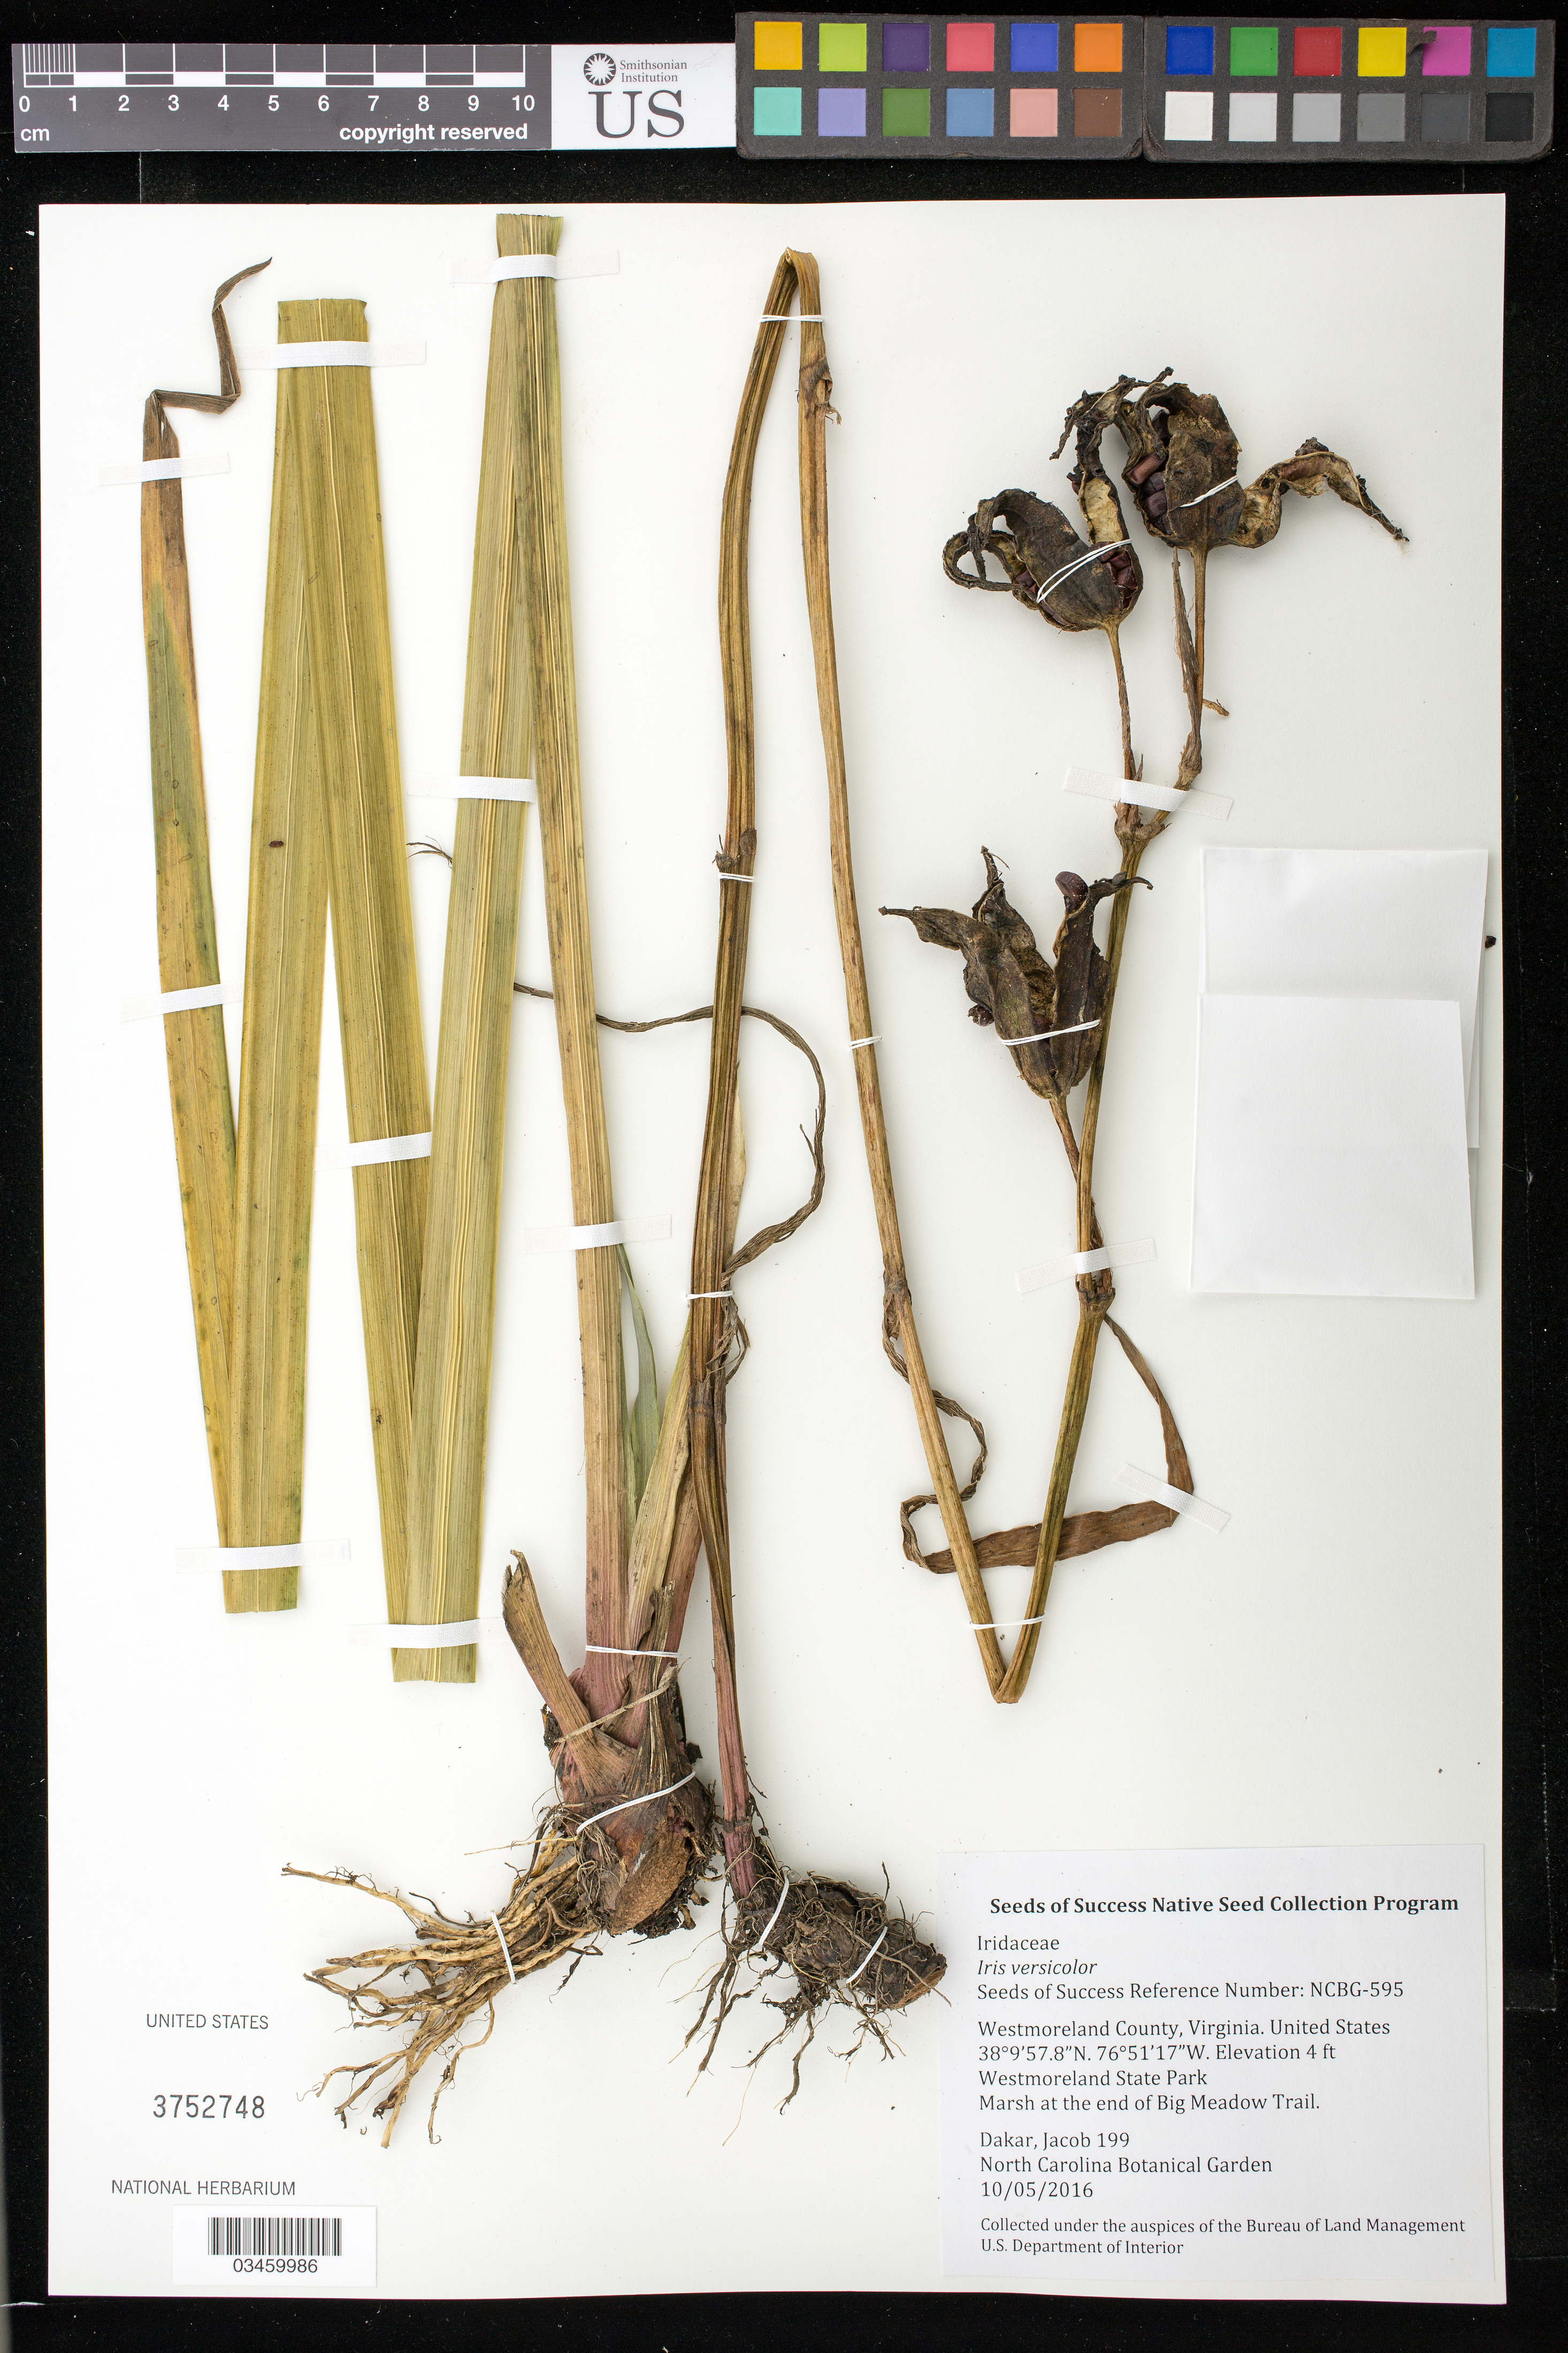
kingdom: Plantae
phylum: Tracheophyta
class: Liliopsida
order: Asparagales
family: Iridaceae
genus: Iris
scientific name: Iris versicolor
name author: L.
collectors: J. Dakar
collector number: NCBG-595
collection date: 2016-10-05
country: United States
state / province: Virginia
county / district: Westmoreland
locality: Westmoreland State Park, Marsh at the end of Big Meadow Trail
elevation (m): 1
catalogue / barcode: US 3752748